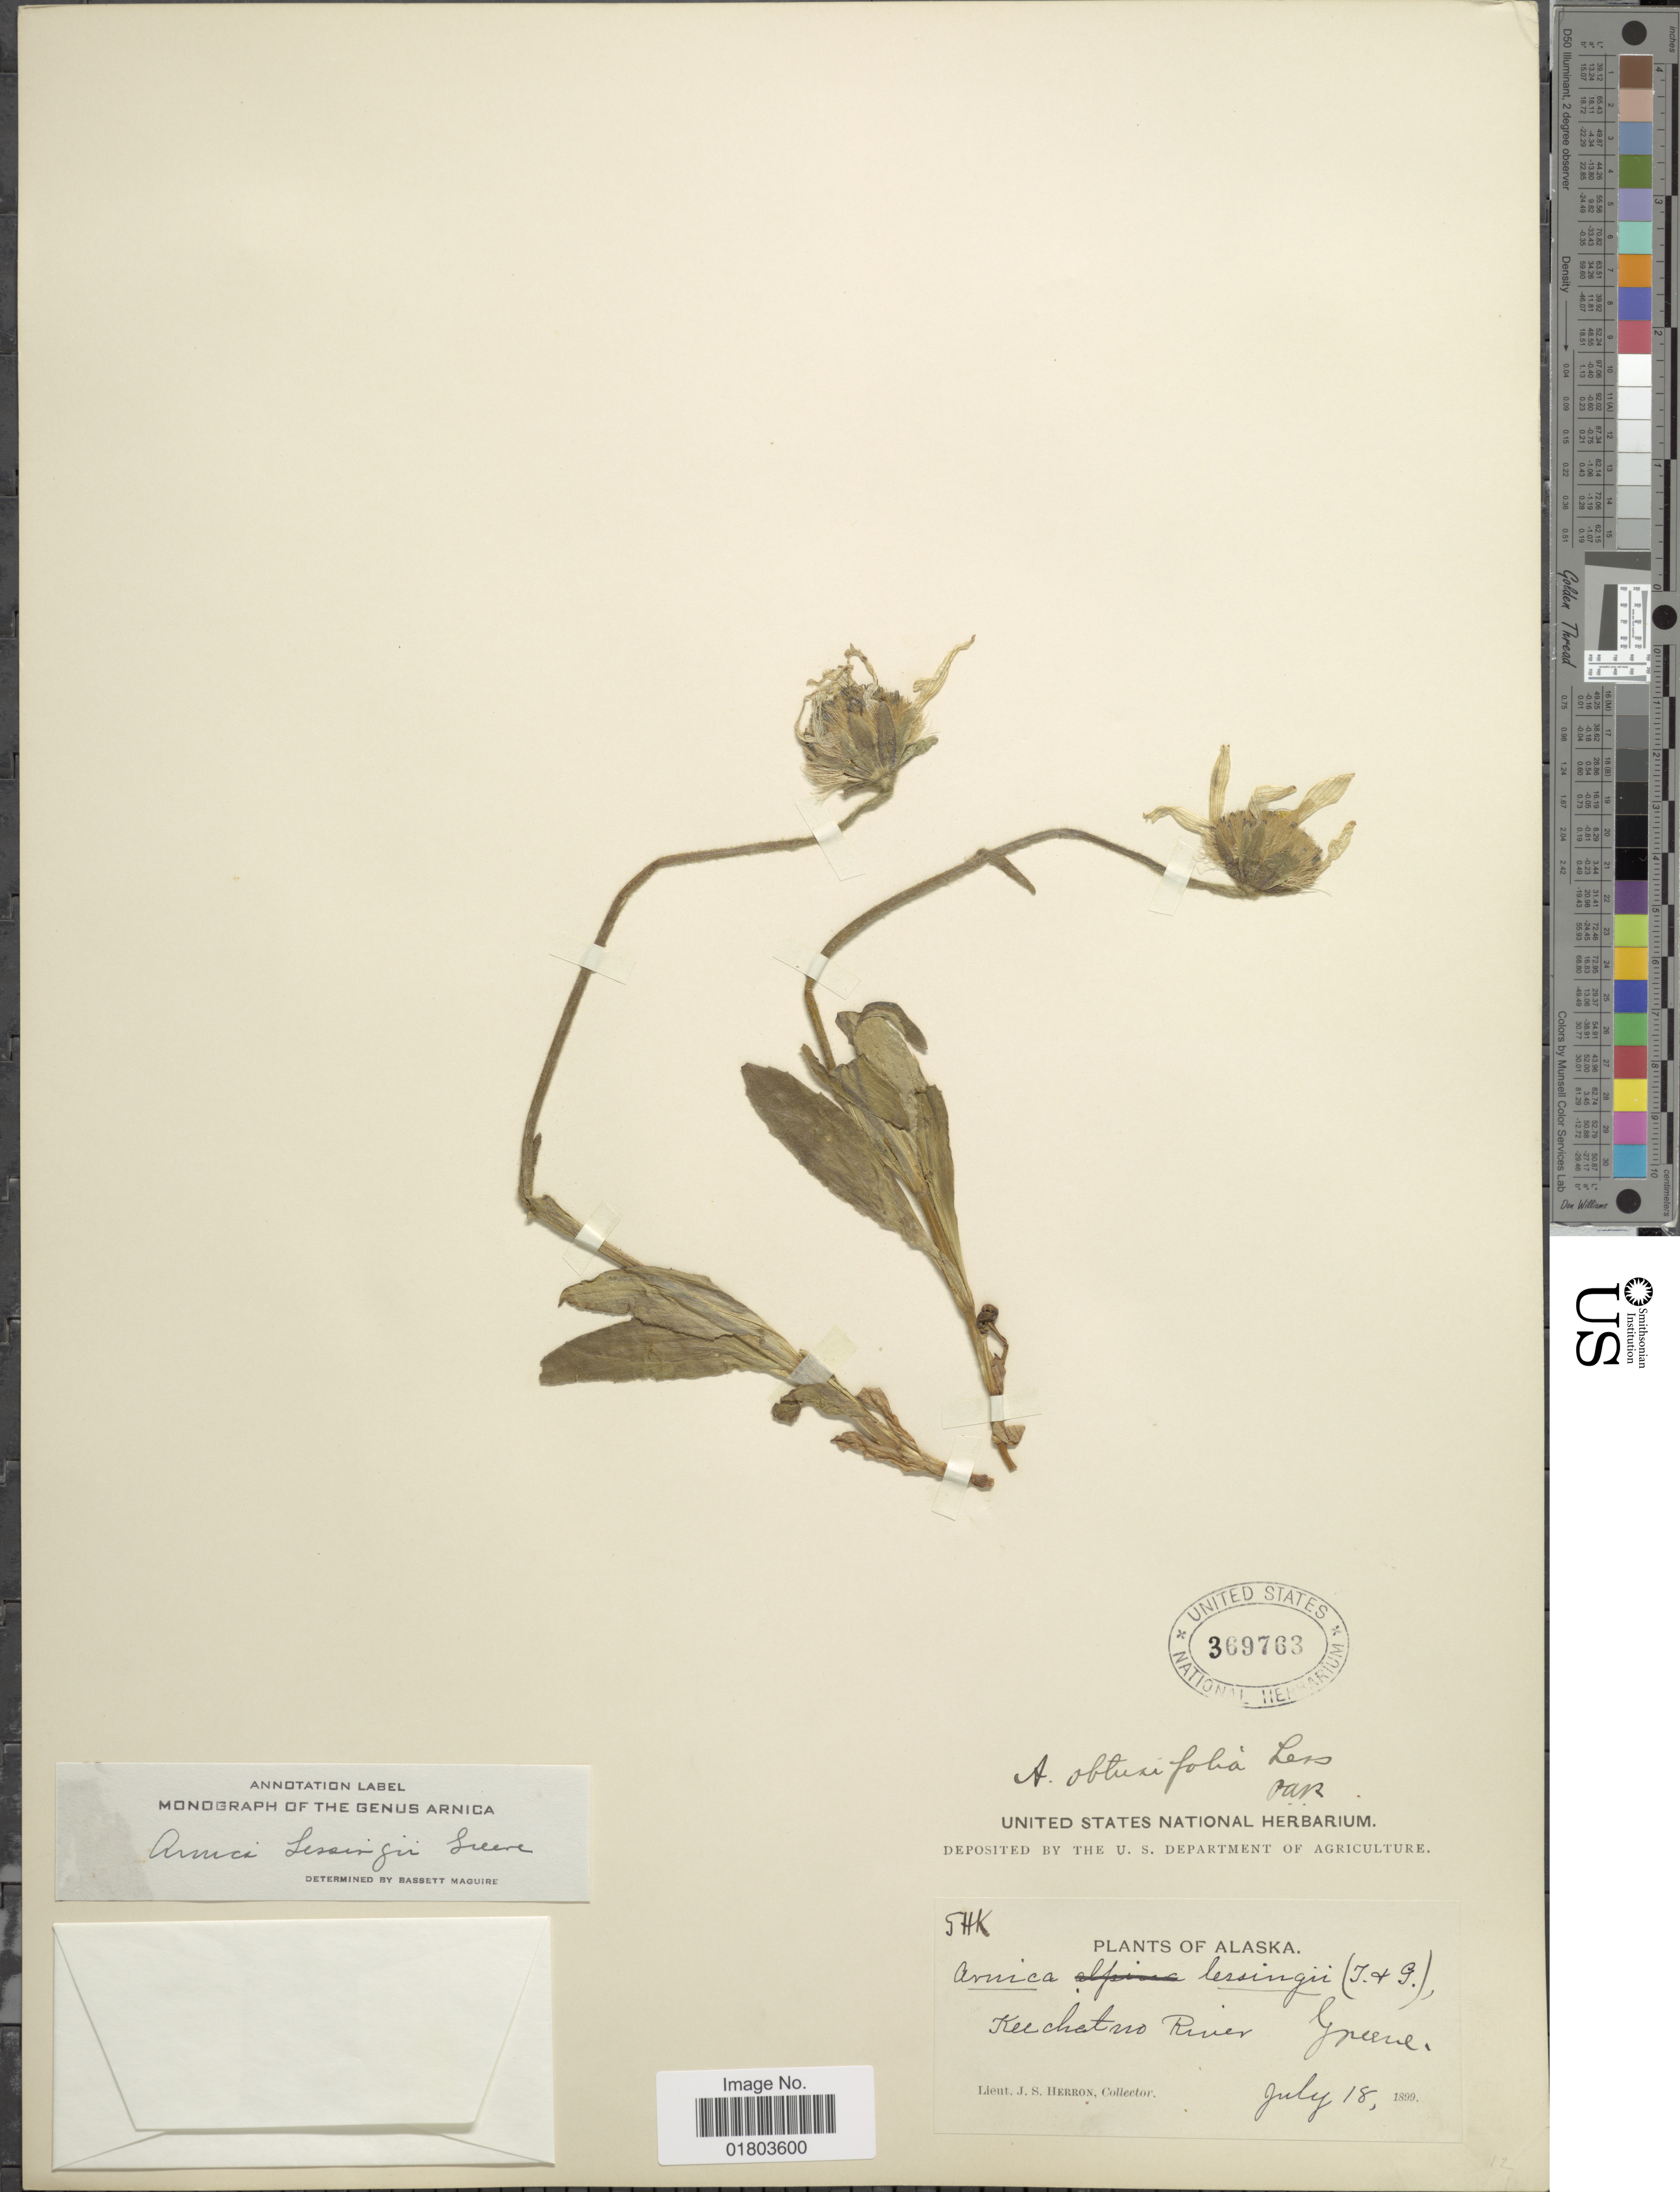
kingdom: Plantae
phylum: Tracheophyta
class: Magnoliopsida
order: Asterales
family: Asteraceae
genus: Arnica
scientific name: Arnica lessingii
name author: (Torr. & A. Gray) Greene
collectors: J. Herron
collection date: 1899-07-18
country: United States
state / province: Alaska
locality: Kechatno River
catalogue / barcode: US 369763